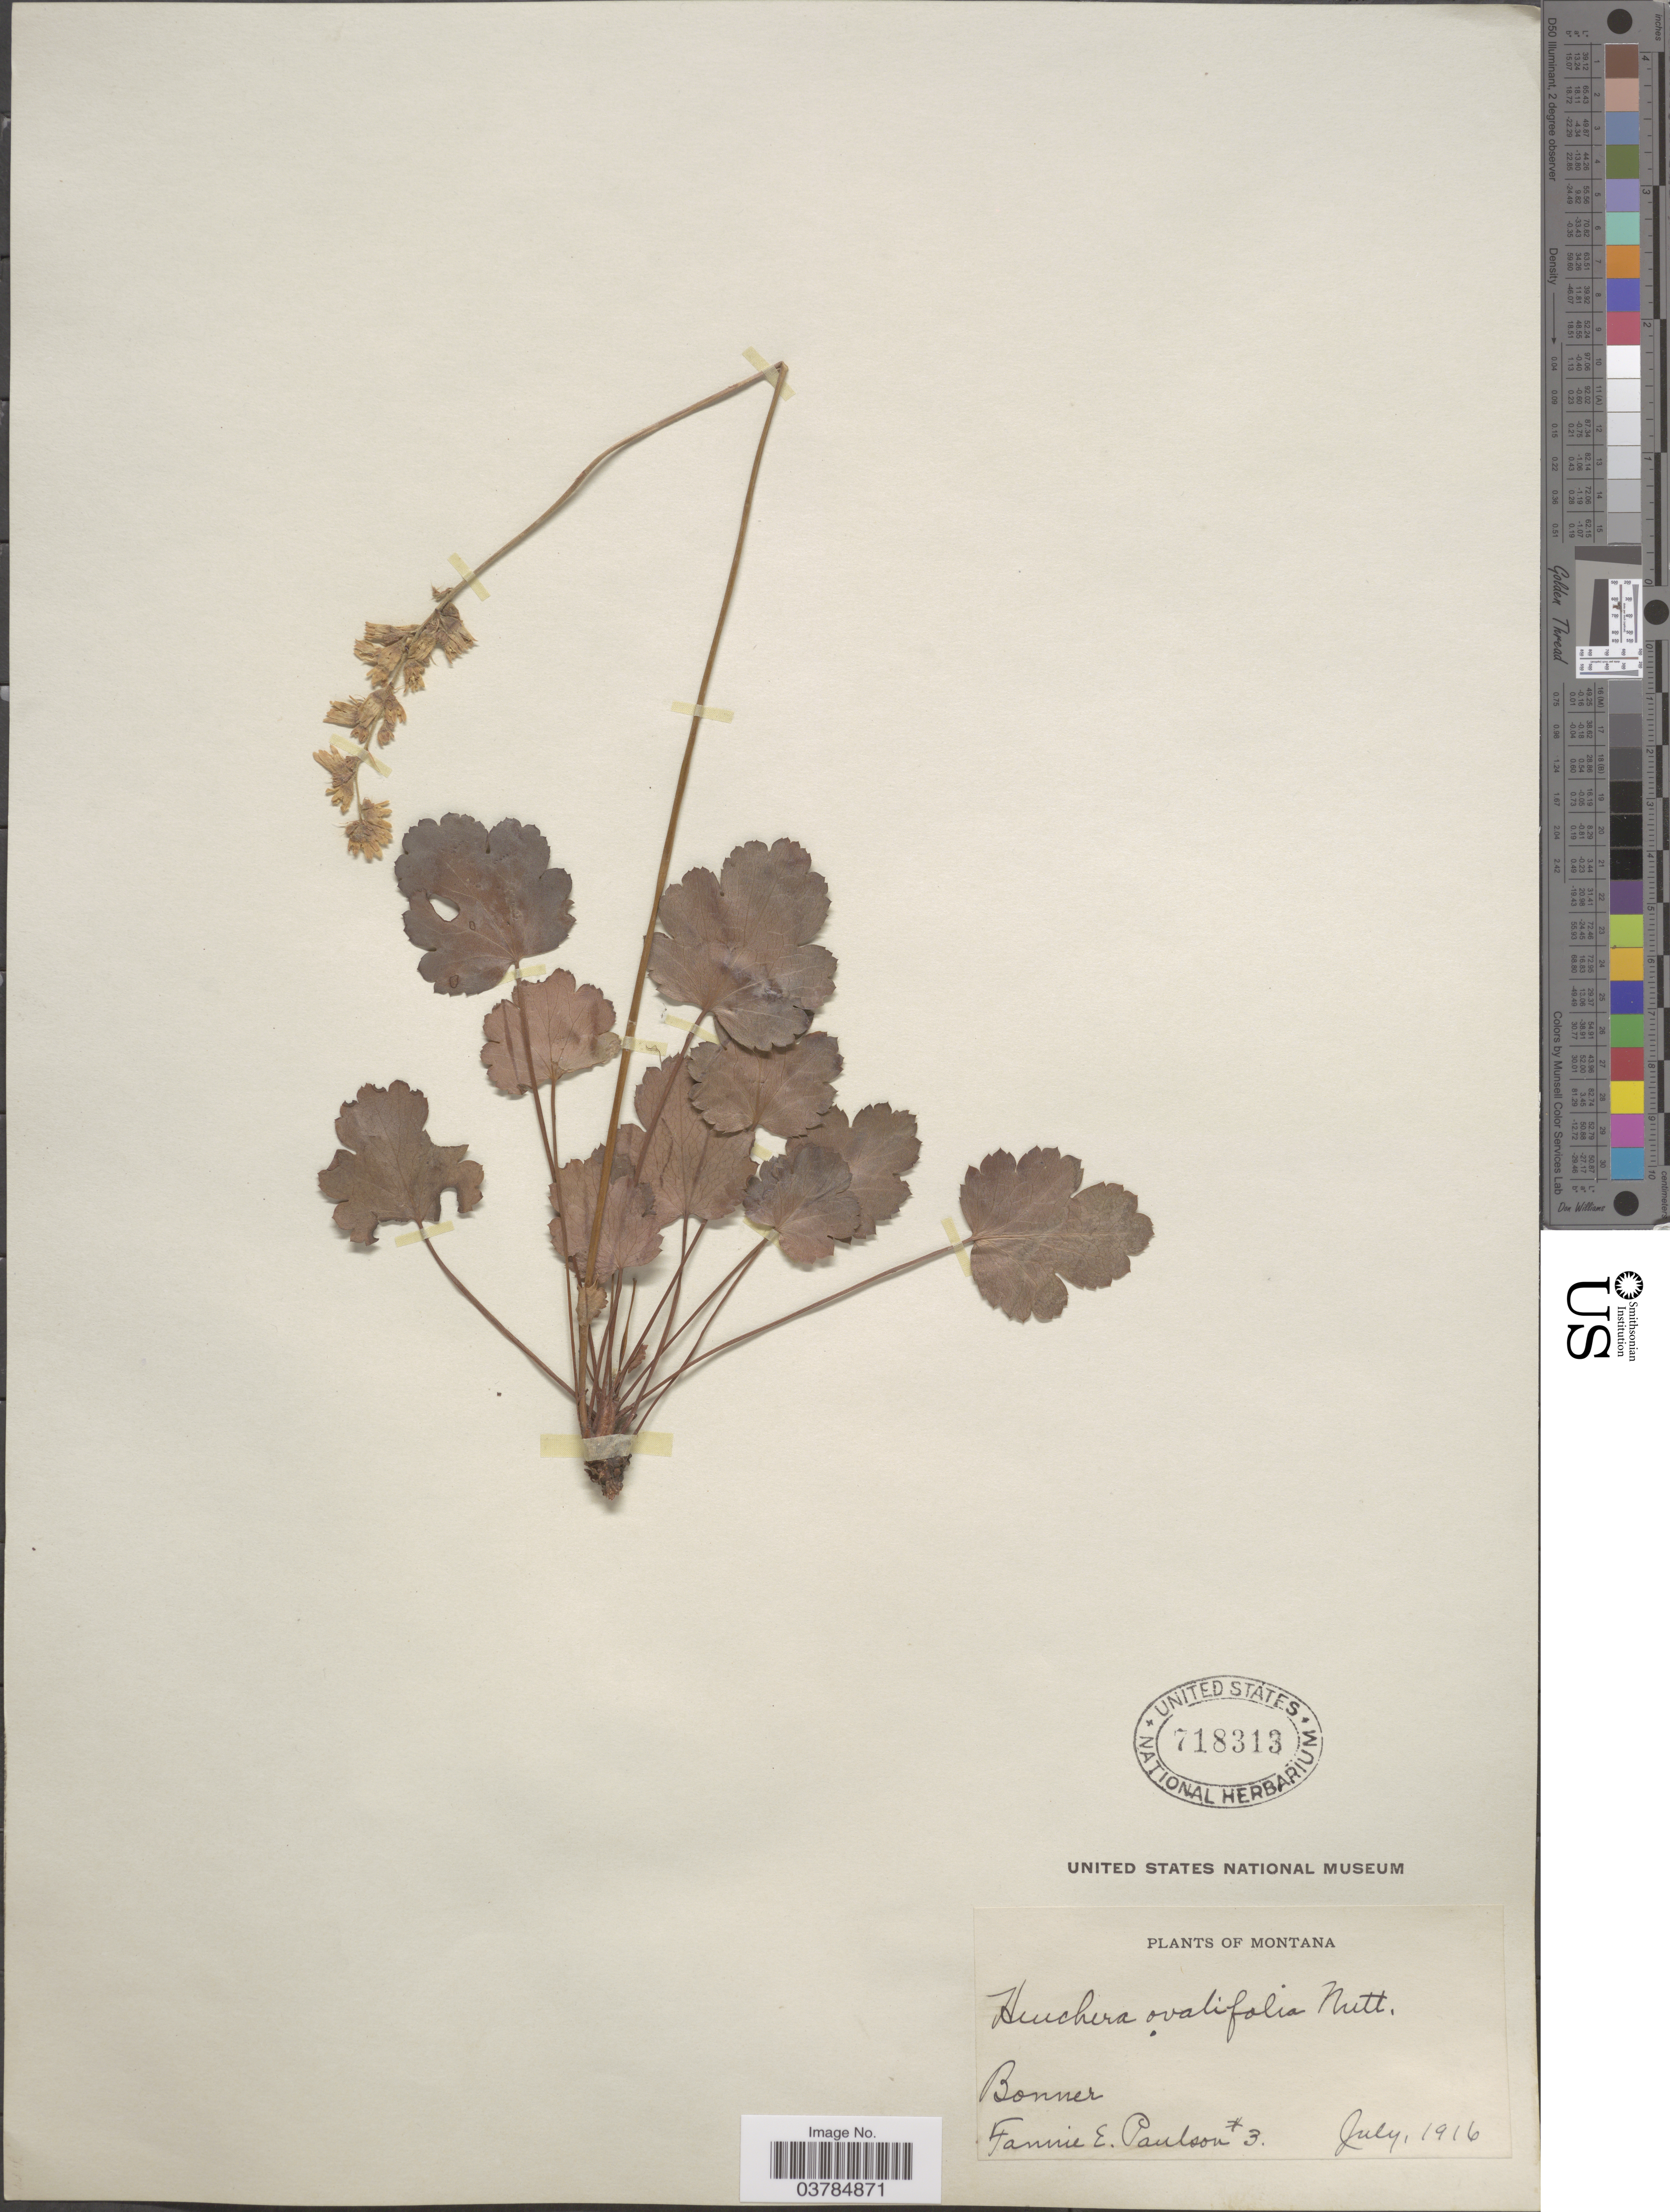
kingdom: Plantae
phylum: Tracheophyta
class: Magnoliopsida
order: Saxifragales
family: Saxifragaceae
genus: Heuchera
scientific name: Heuchera ovalifolia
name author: Torr. & A. Gray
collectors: F. Paulson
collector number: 3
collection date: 1916-07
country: United States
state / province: Montana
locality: Bonner.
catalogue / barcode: US 718313